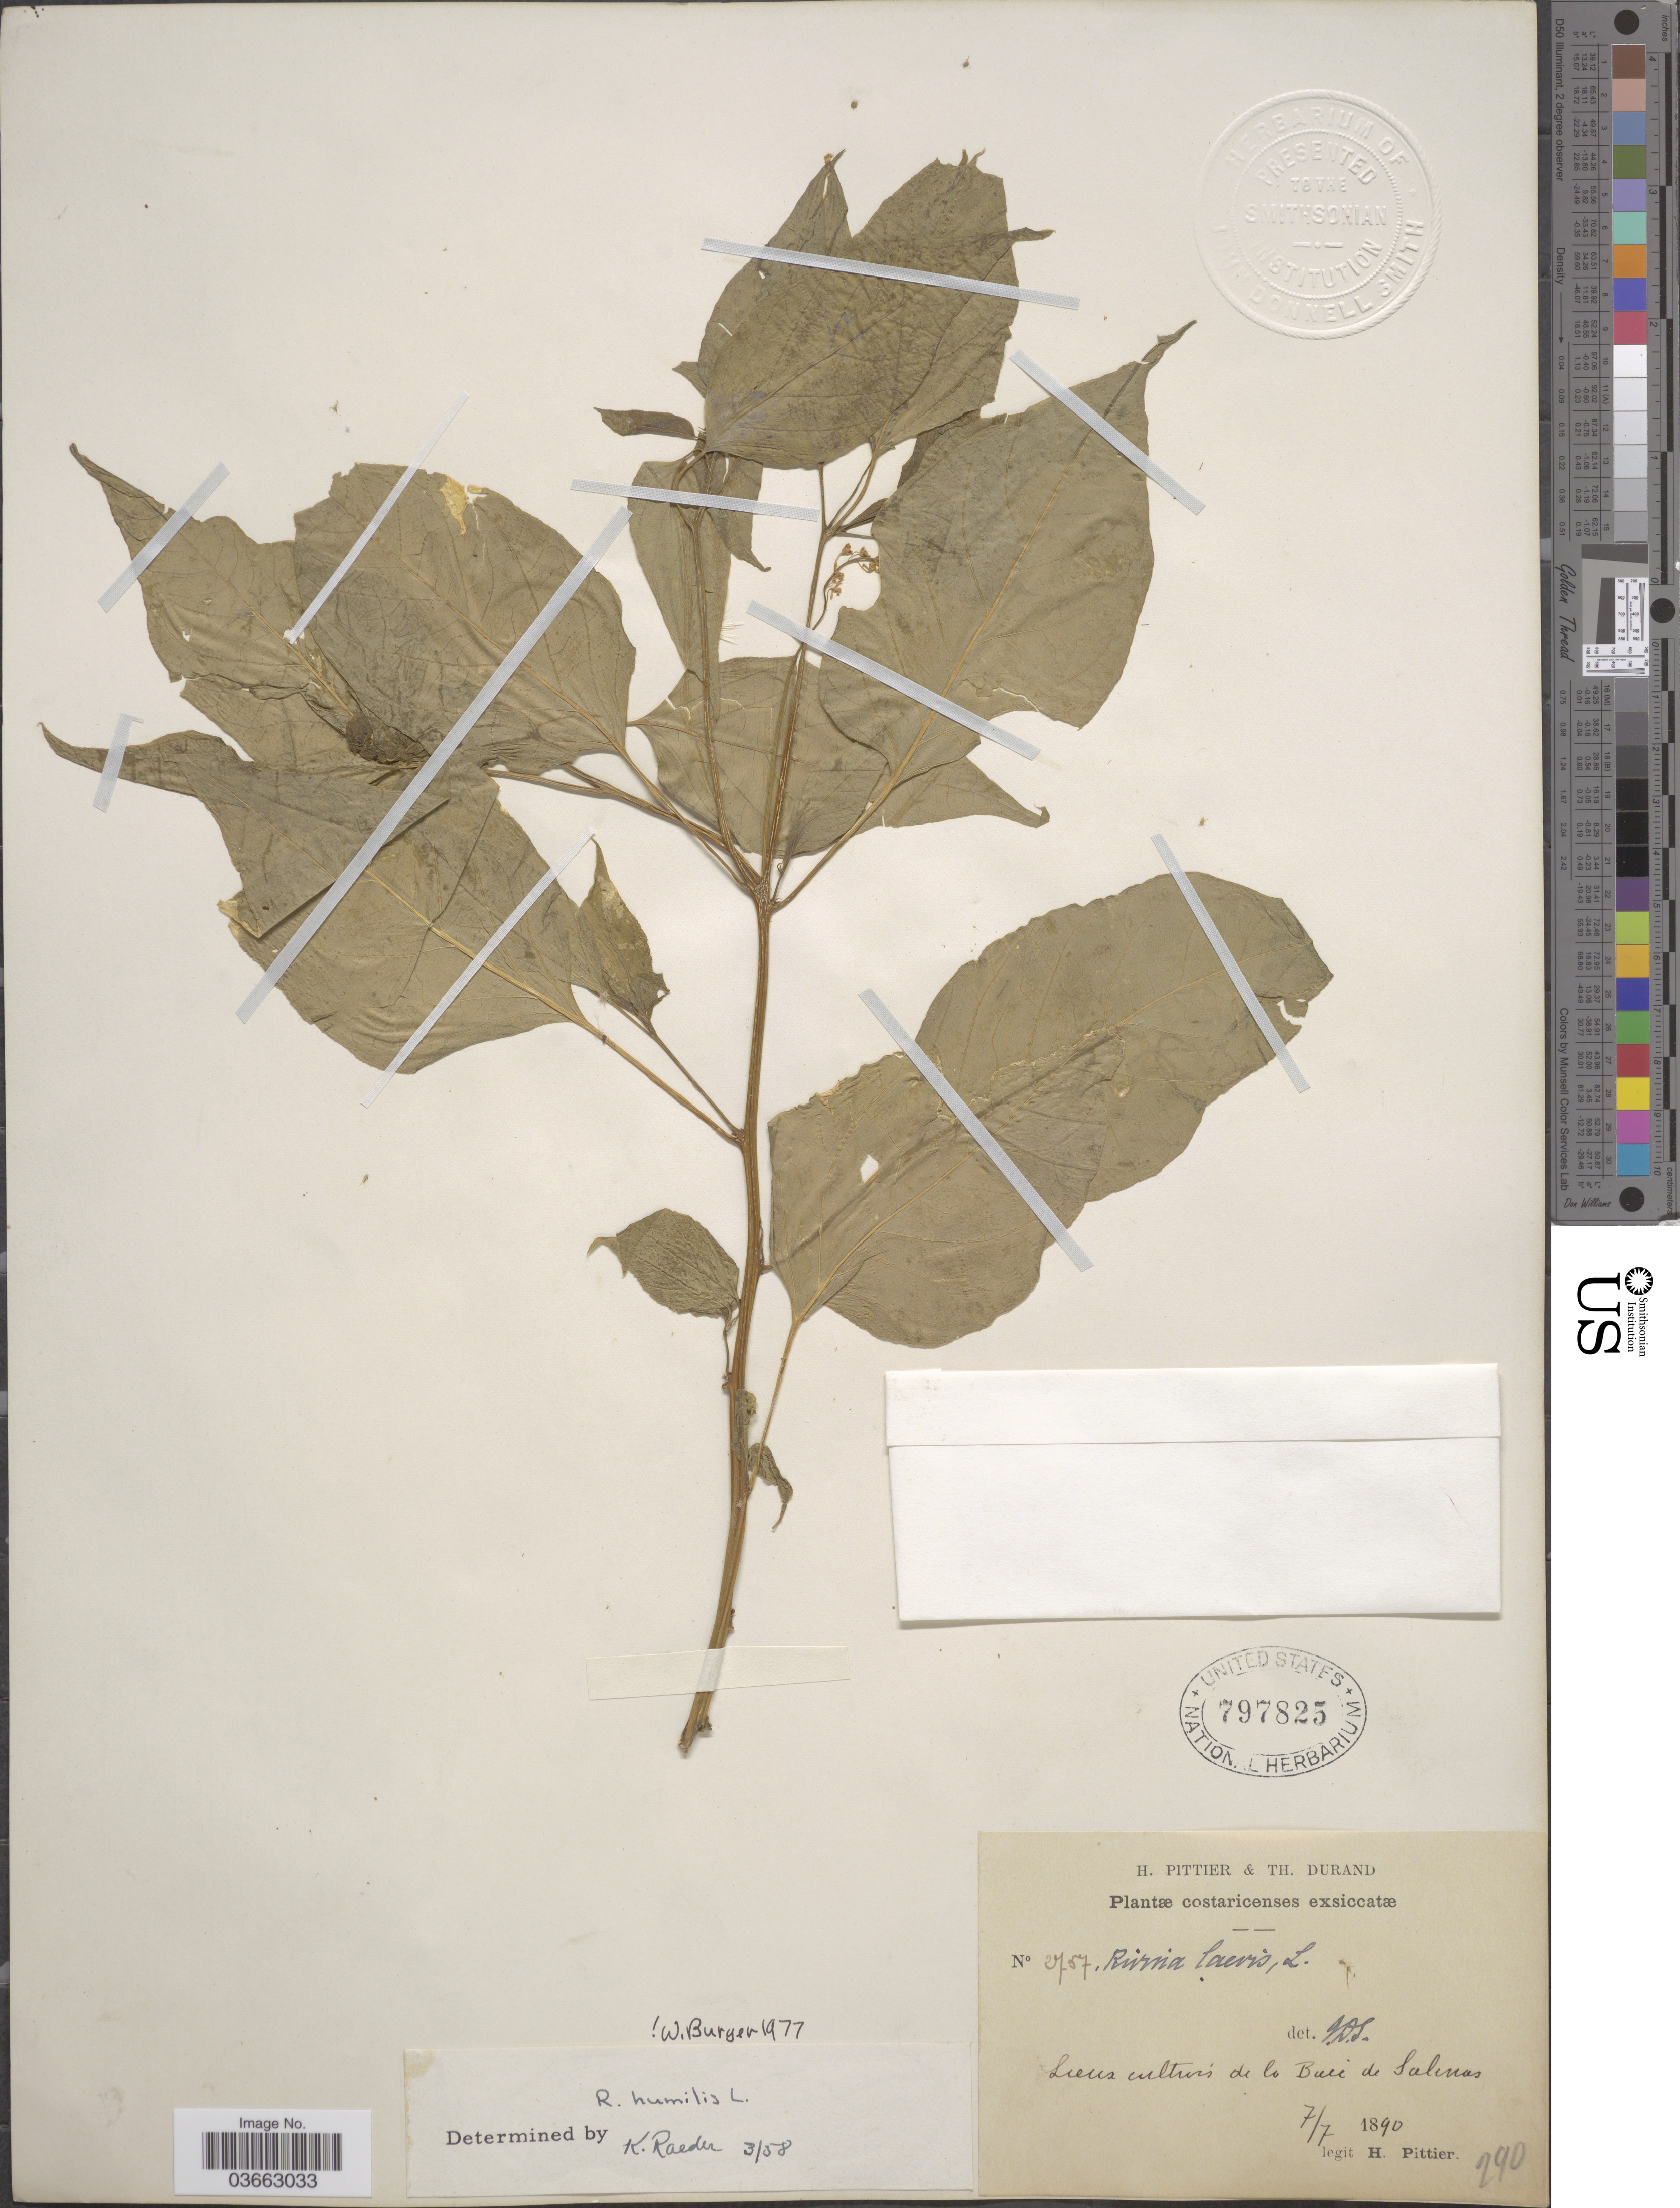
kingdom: Plantae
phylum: Tracheophyta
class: Magnoliopsida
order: Caryophyllales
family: Phytolaccaceae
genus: Rivina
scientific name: Rivina humilis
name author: L.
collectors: H. F. Pittier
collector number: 2757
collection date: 1890-07-07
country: Costa Rica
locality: Baie de Salinas.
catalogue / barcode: US 797825